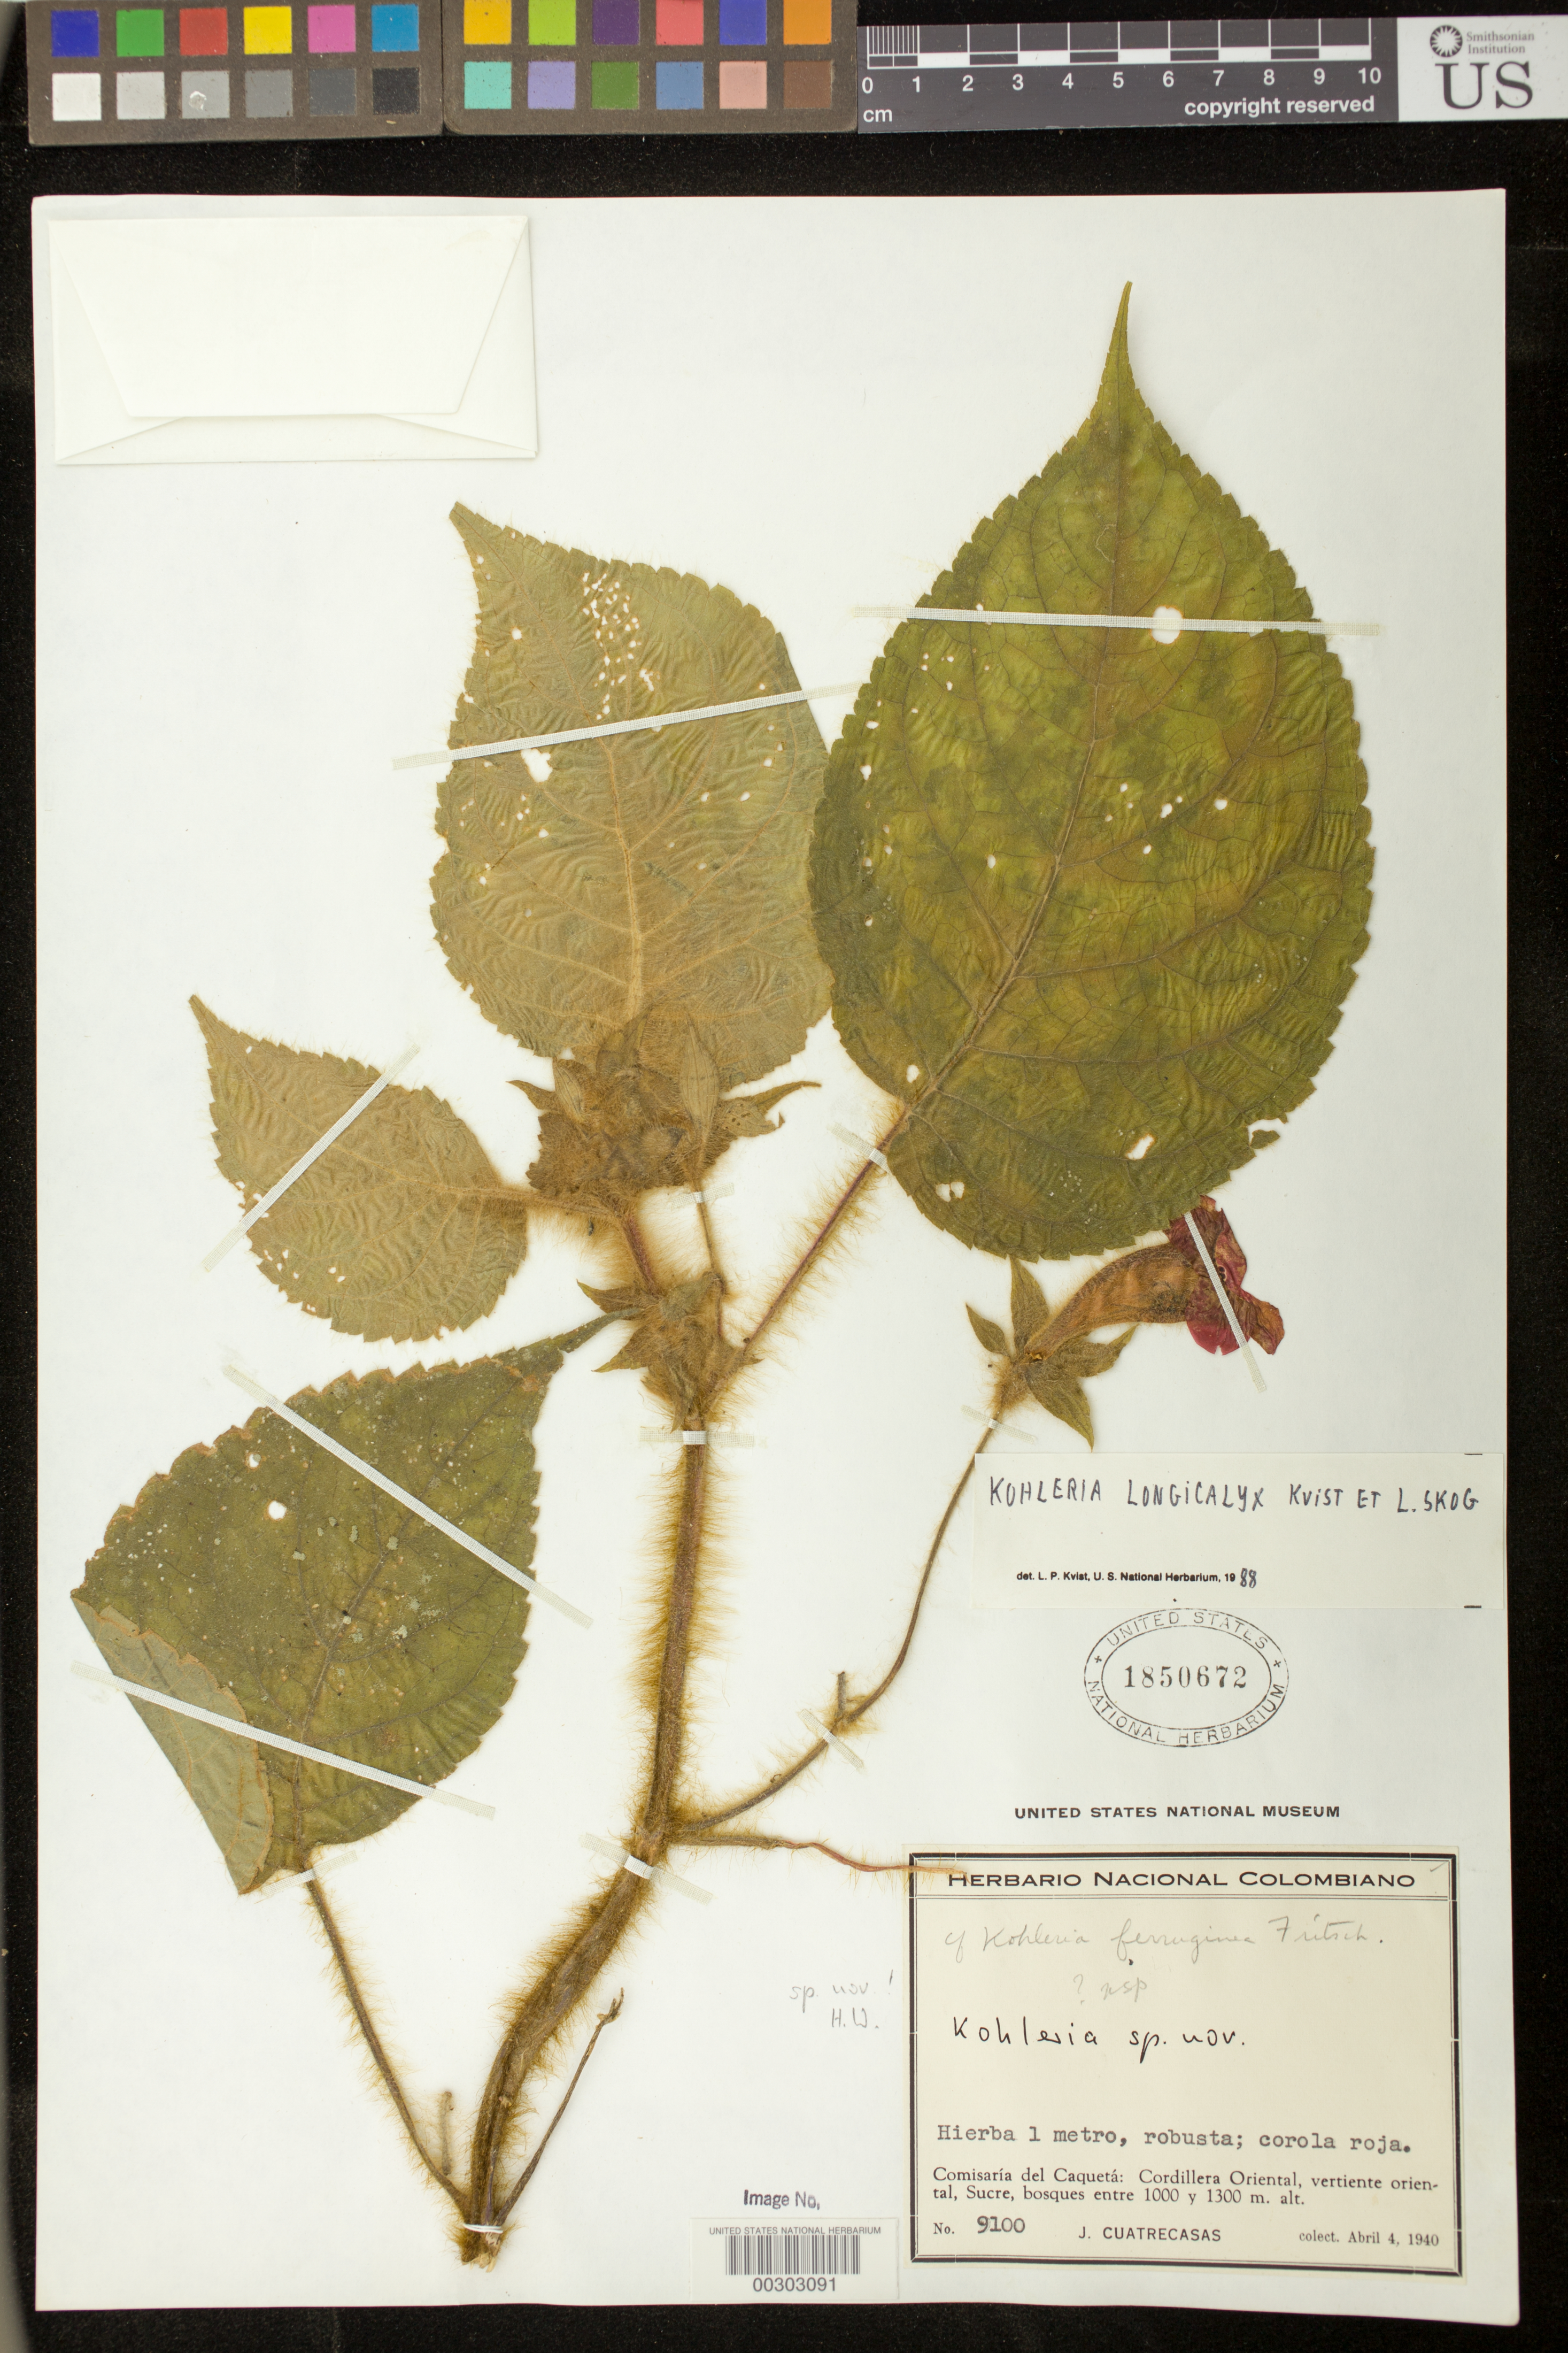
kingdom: Plantae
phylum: Tracheophyta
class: Magnoliopsida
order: Lamiales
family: Gesneriaceae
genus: Kohleria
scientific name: Kohleria longicalyx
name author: L.P. Kvist & L.E. Skog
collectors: J. Cuatrecasas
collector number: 9100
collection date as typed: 04 Apr 1940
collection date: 1940-04-04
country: Colombia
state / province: Caquetá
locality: Cordillera Oriental, vertiente oriental, Sucre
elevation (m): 1000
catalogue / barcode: US 1850672